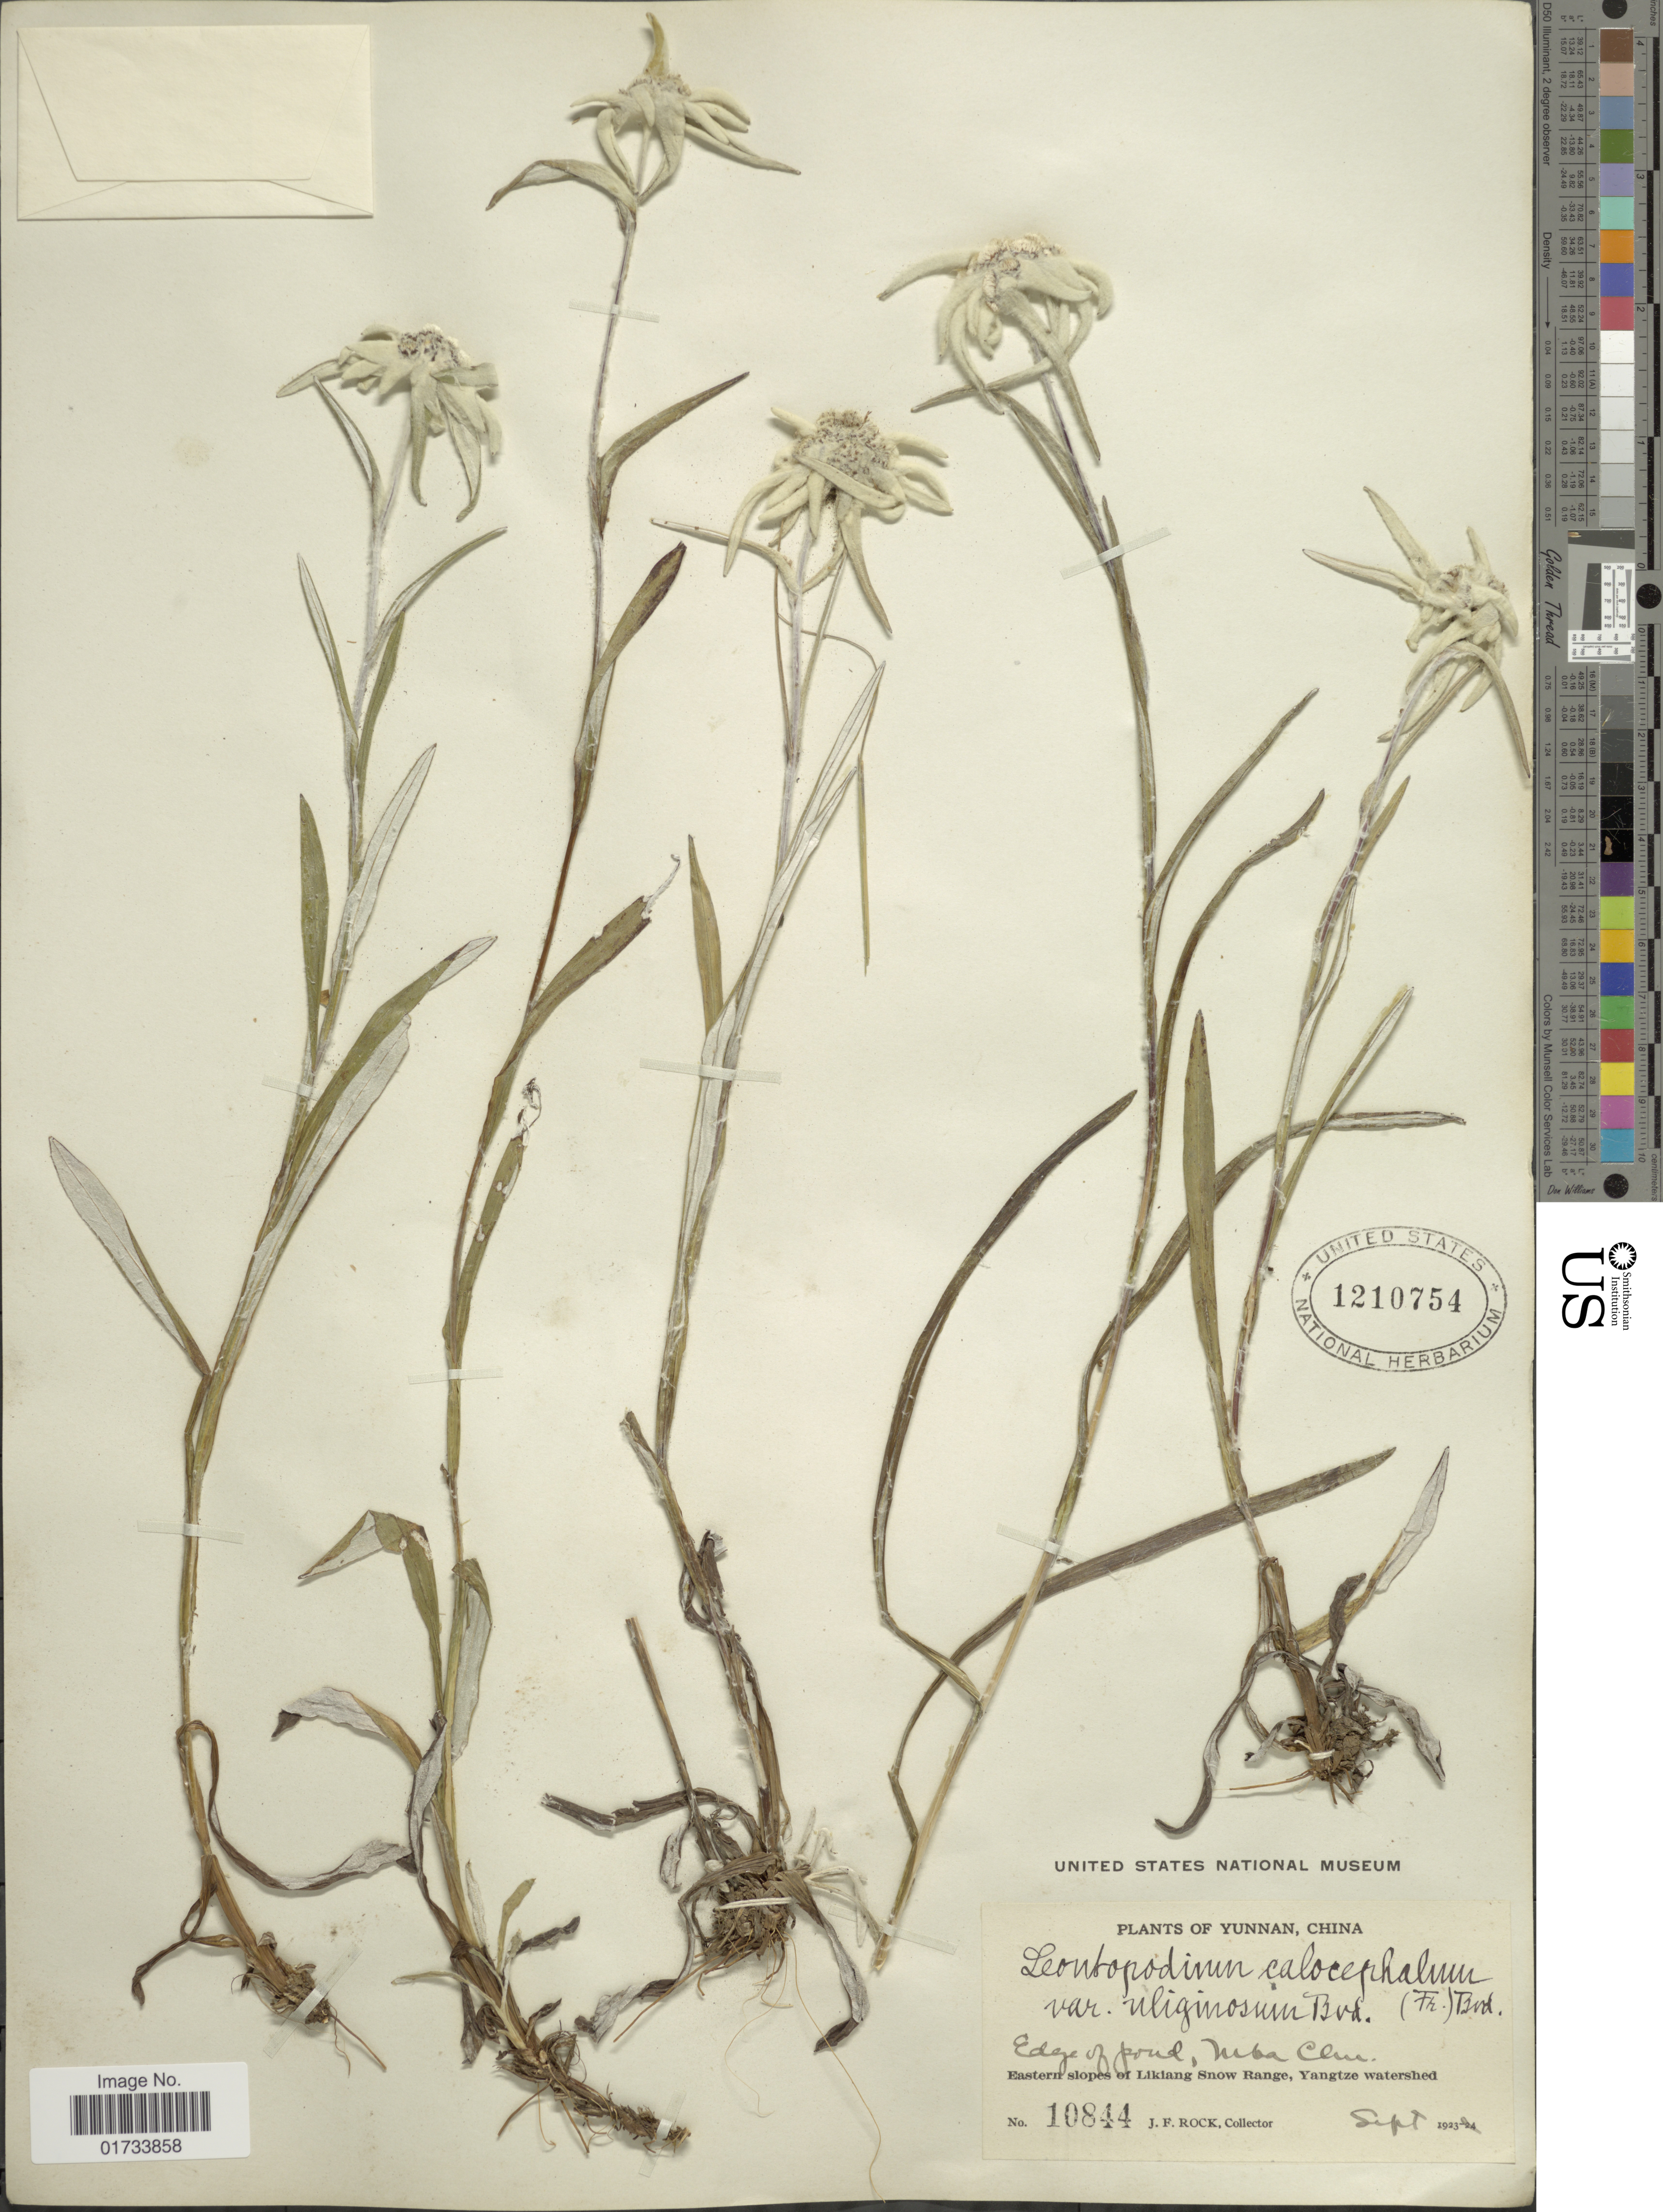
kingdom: Plantae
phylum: Tracheophyta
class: Magnoliopsida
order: Asterales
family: Asteraceae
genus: Leontopodium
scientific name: Leontopodium calocephalum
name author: (Franch.) Beauverd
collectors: J. Rock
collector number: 10844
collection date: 1923-09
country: China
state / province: Yunnan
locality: Edge of pond, Mba Chu, eastern slopes of Likiang Snow Range, Yangtze watershed.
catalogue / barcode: US 1210754